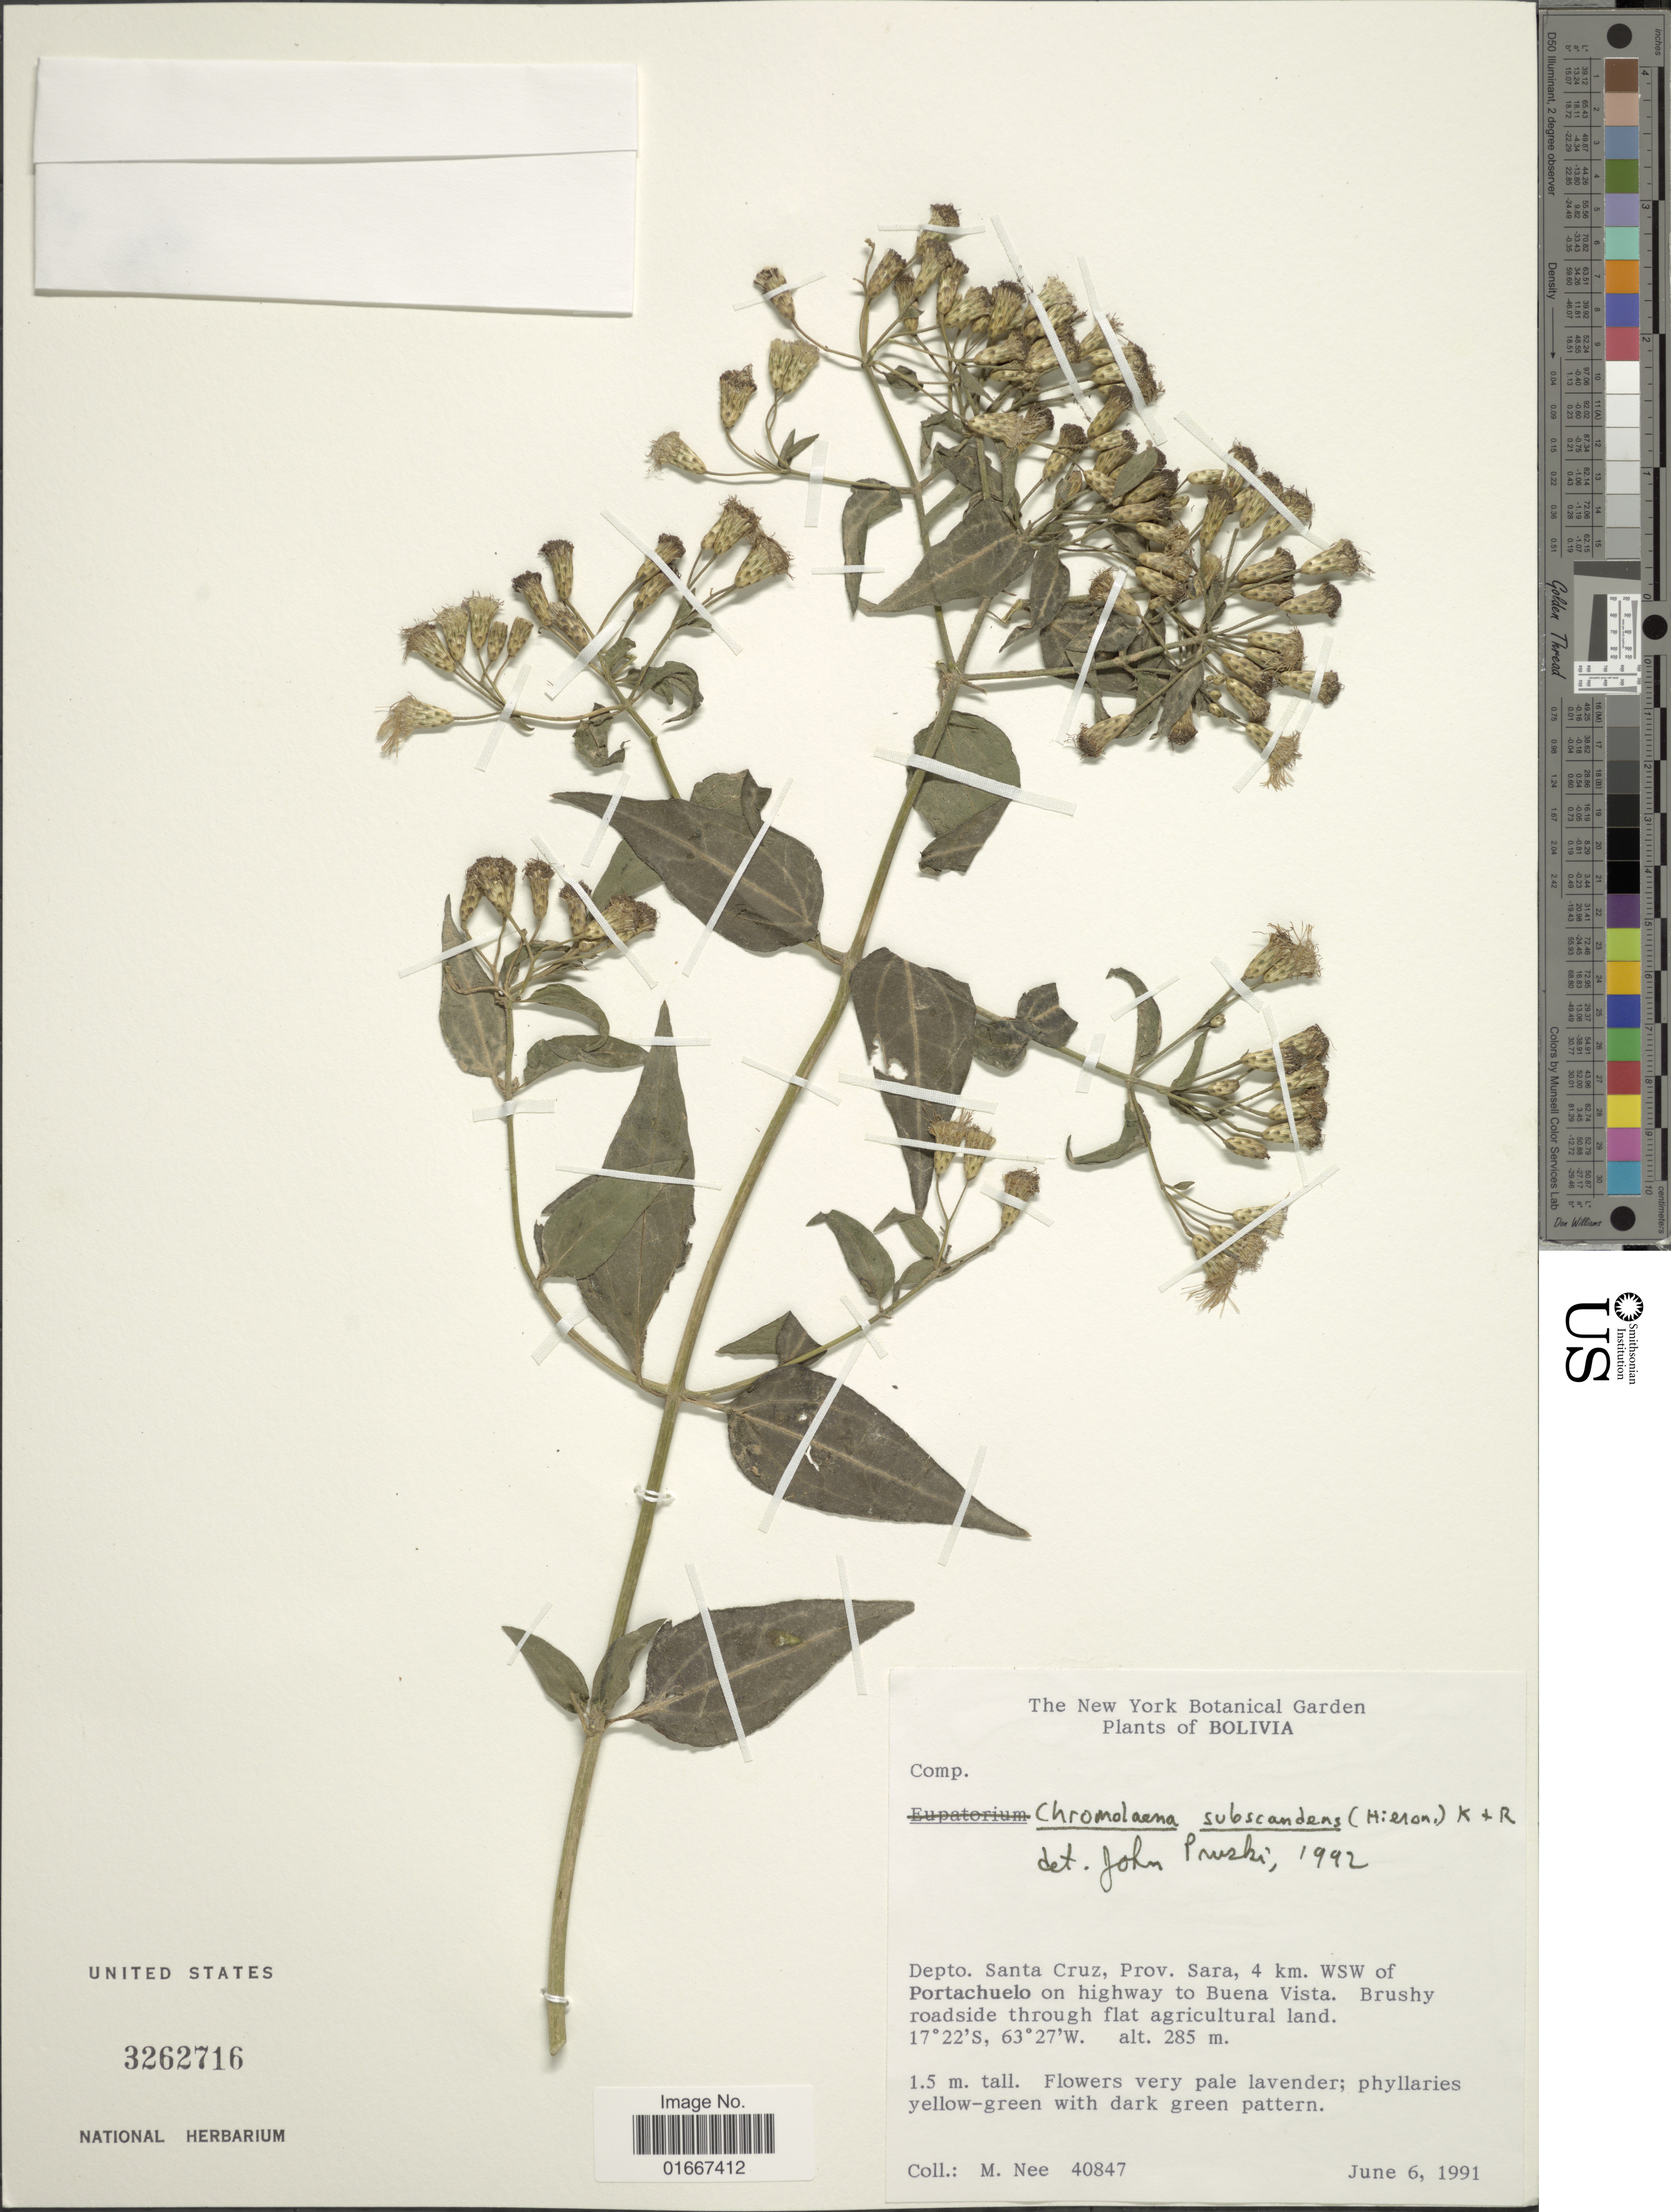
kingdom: Plantae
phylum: Tracheophyta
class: Magnoliopsida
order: Asterales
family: Asteraceae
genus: Chromolaena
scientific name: Chromolaena odorata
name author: (L.) R.M. King & H. Rob.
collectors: M. Nee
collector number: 40847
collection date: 1991-06-06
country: Bolivia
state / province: Santa Cruz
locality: Prov. Sara, 4 km WSW of Portachuelo on highway to Buena Vista.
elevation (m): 285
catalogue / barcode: US 3262716